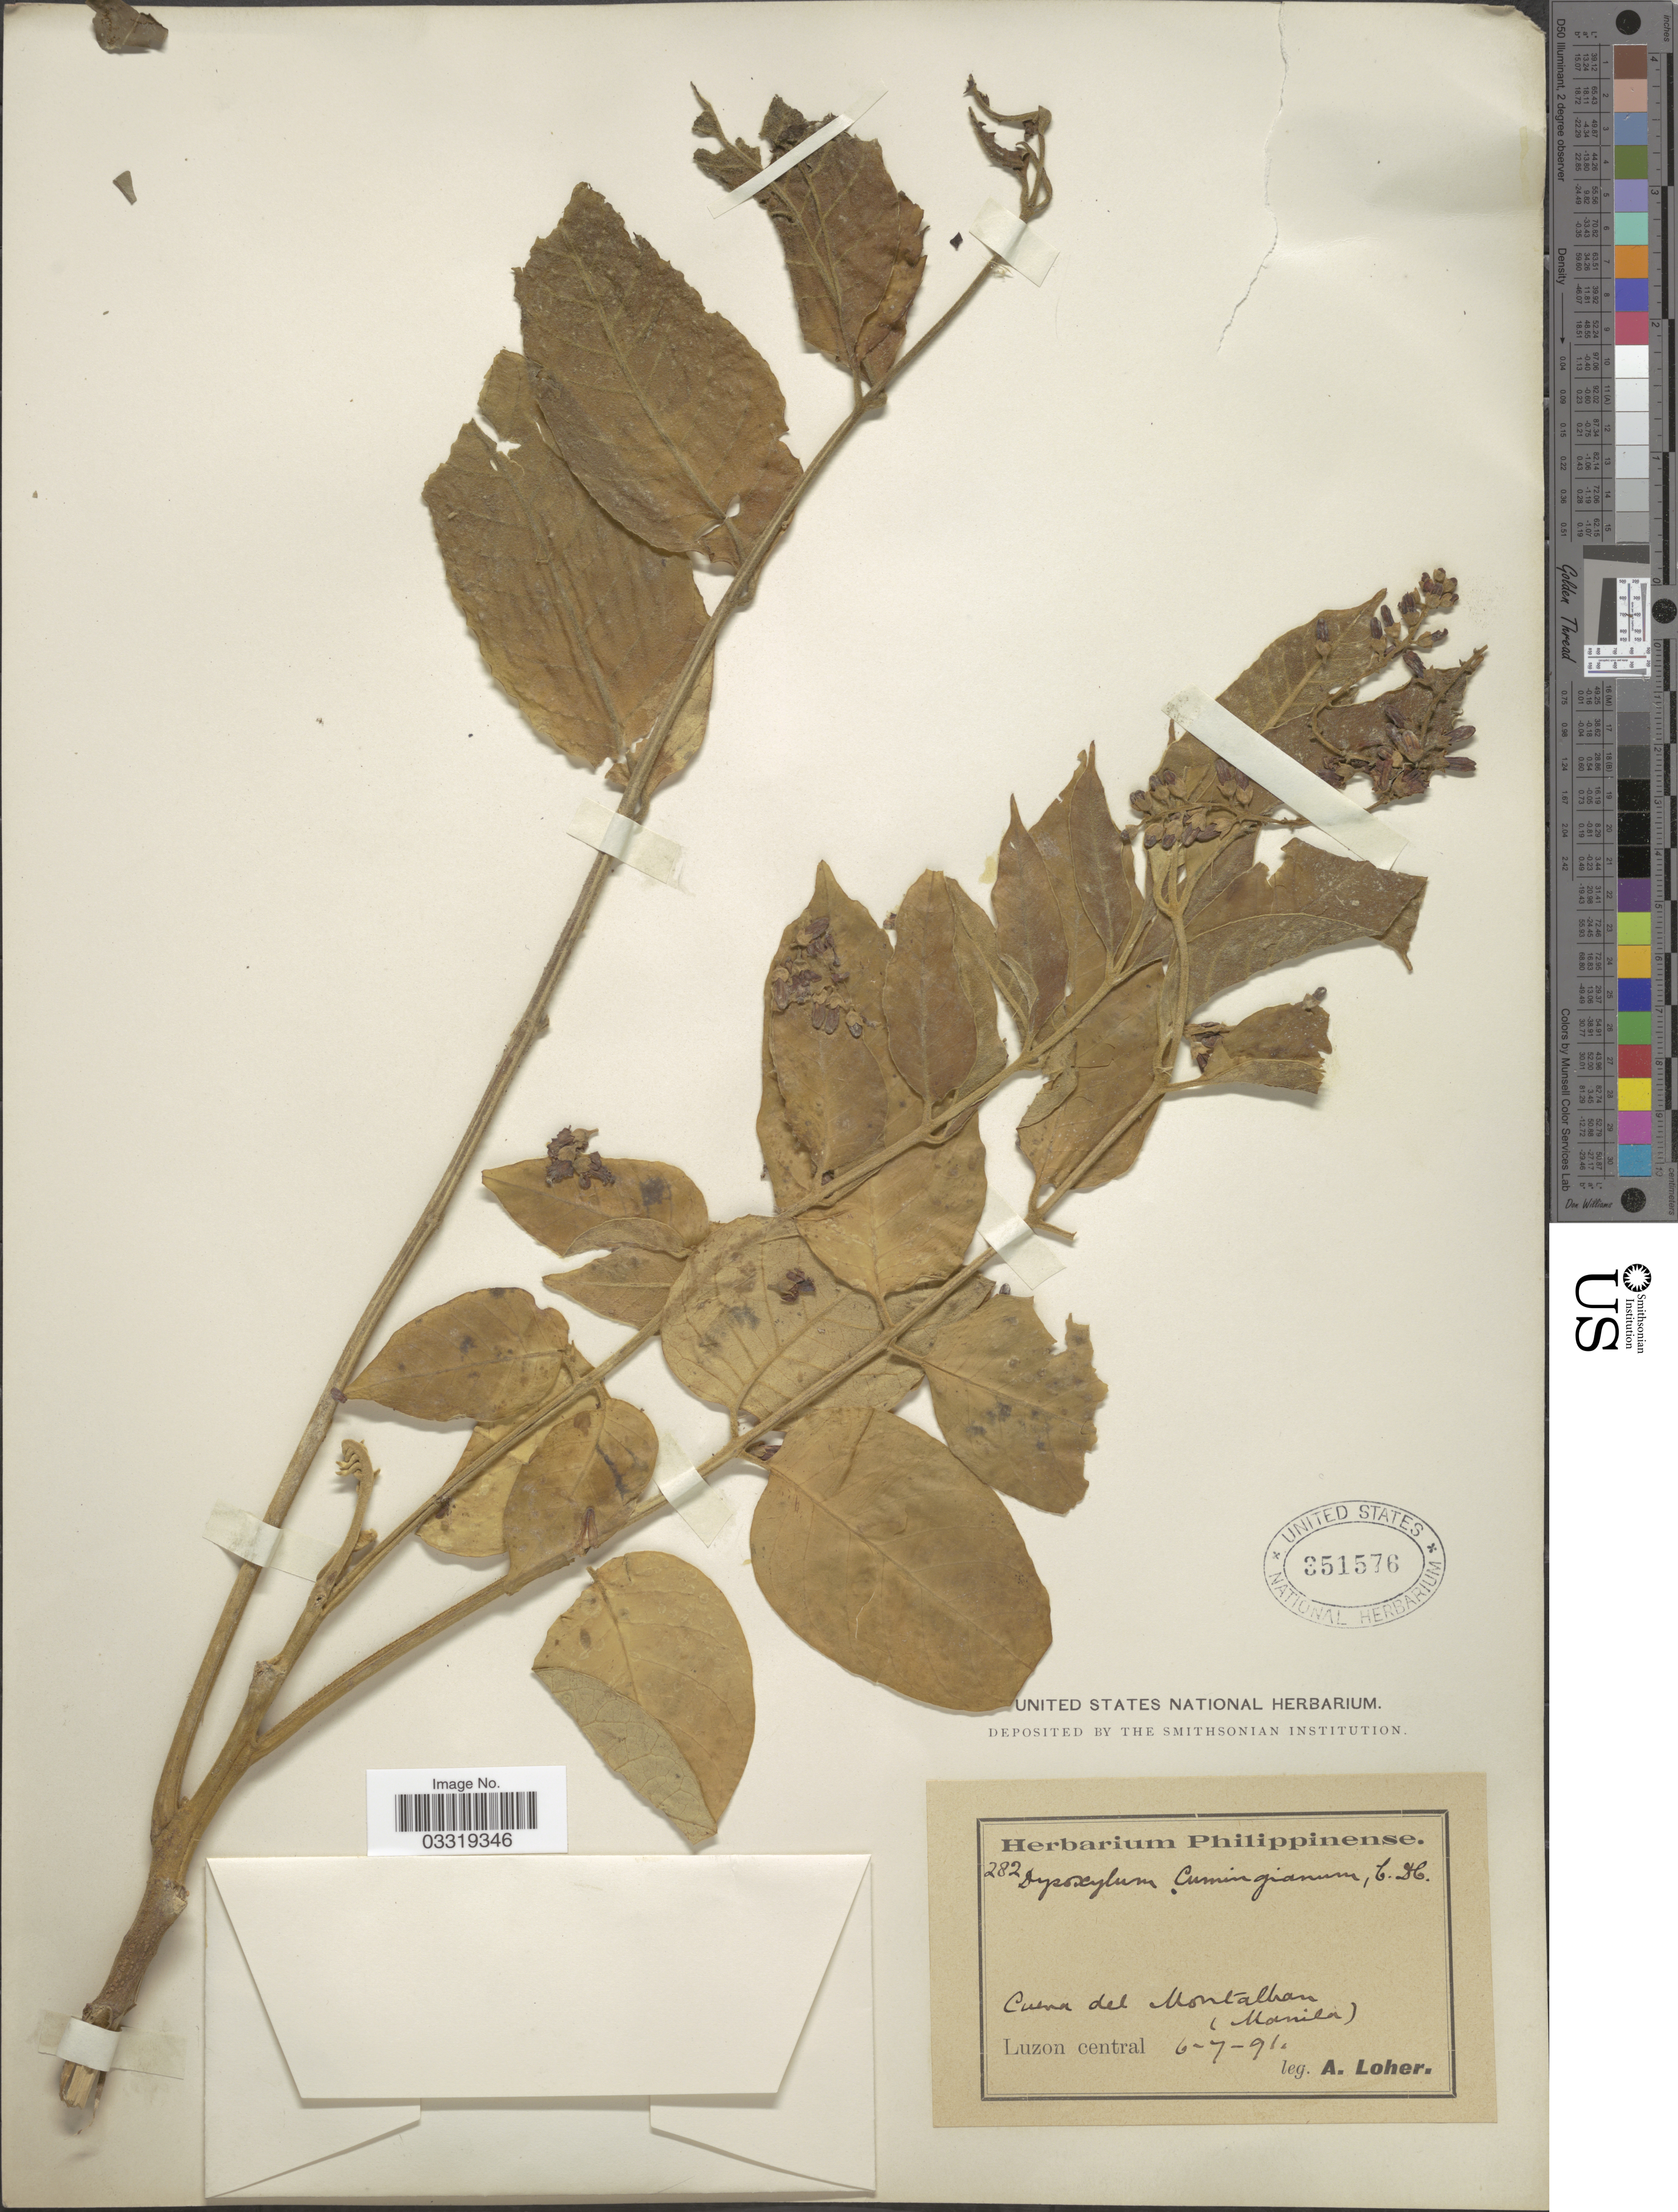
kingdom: Plantae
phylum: Tracheophyta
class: Magnoliopsida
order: Sapindales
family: Meliaceae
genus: Epicharis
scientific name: Epicharis cumingiana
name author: (C. DC.) Harms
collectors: A. Loher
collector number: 282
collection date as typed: Transcribed d/m/y: 6/7/91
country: Philippines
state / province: Central Luzon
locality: Cueva del Montalban (Manila), Luzon central.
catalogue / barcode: US 351576